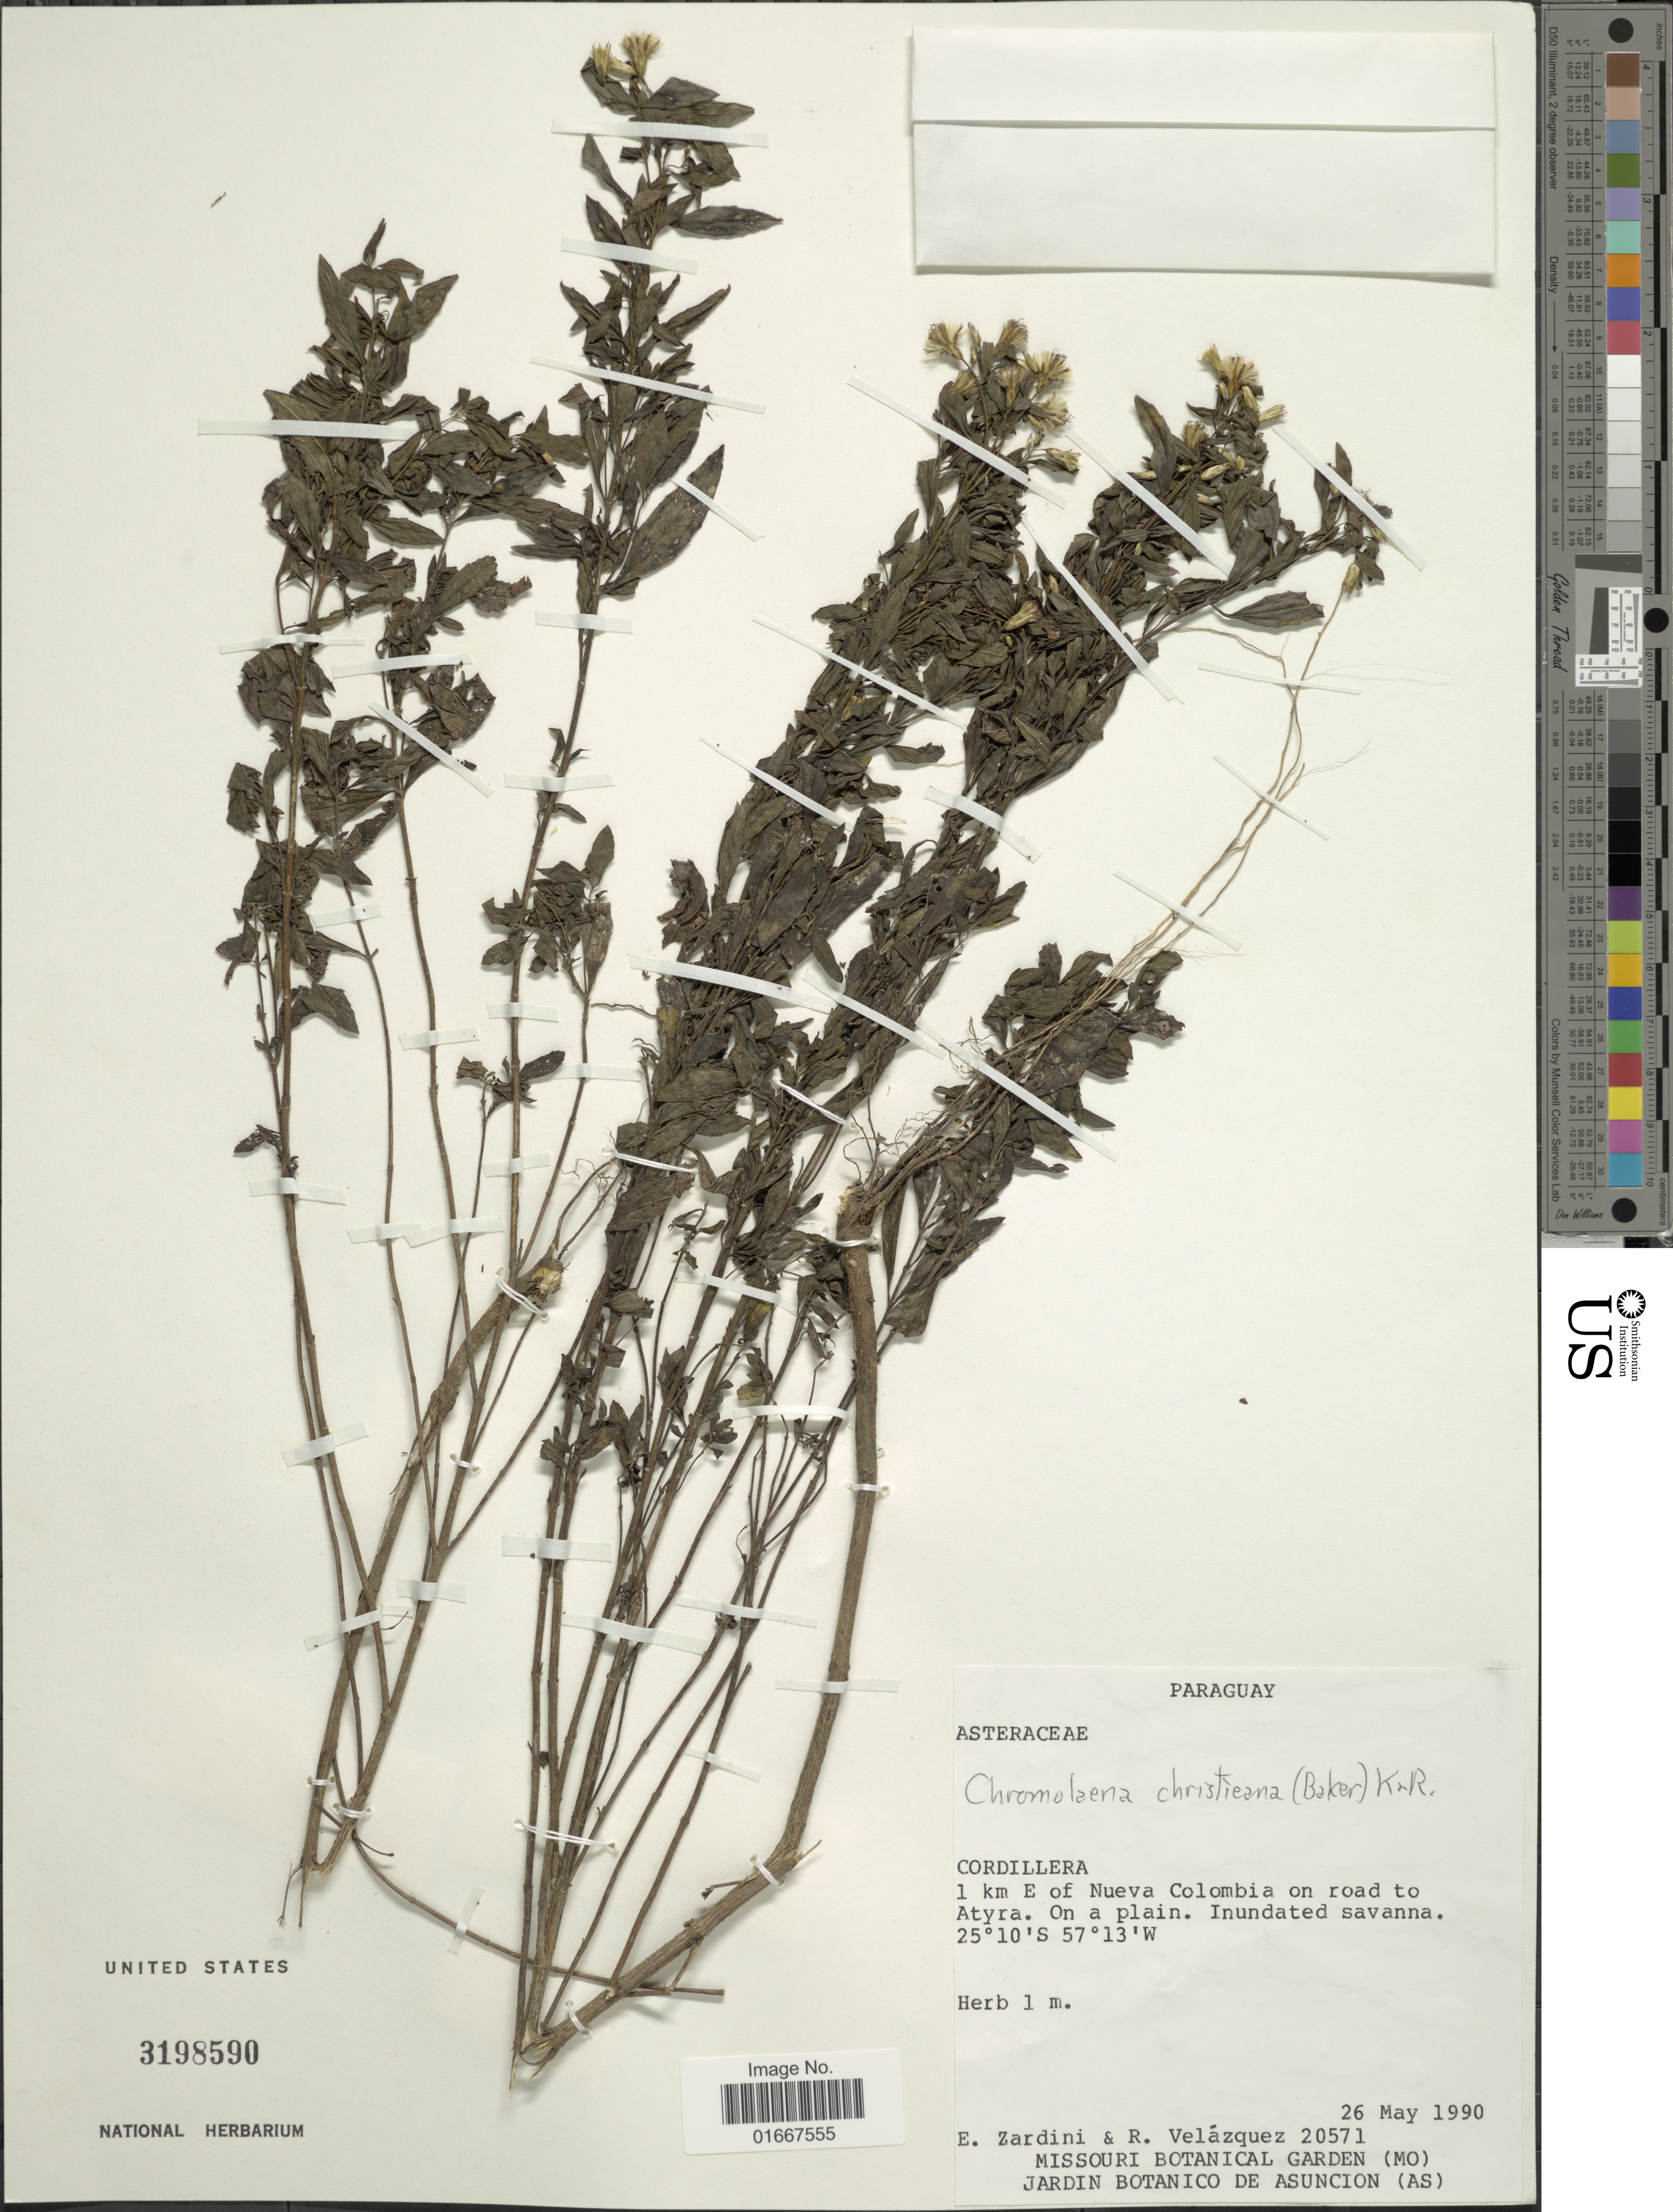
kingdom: Plantae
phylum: Tracheophyta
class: Magnoliopsida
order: Asterales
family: Asteraceae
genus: Chromolaena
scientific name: Chromolaena christieana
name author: (Baker) R.M. King & H. Rob.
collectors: E. M. Zardini & U. Velazquez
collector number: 20571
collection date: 1990-05-26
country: Paraguay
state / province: Cordillera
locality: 1 km E of Nevo Colombia on road to Atyra. On a plain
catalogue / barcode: US 3198590